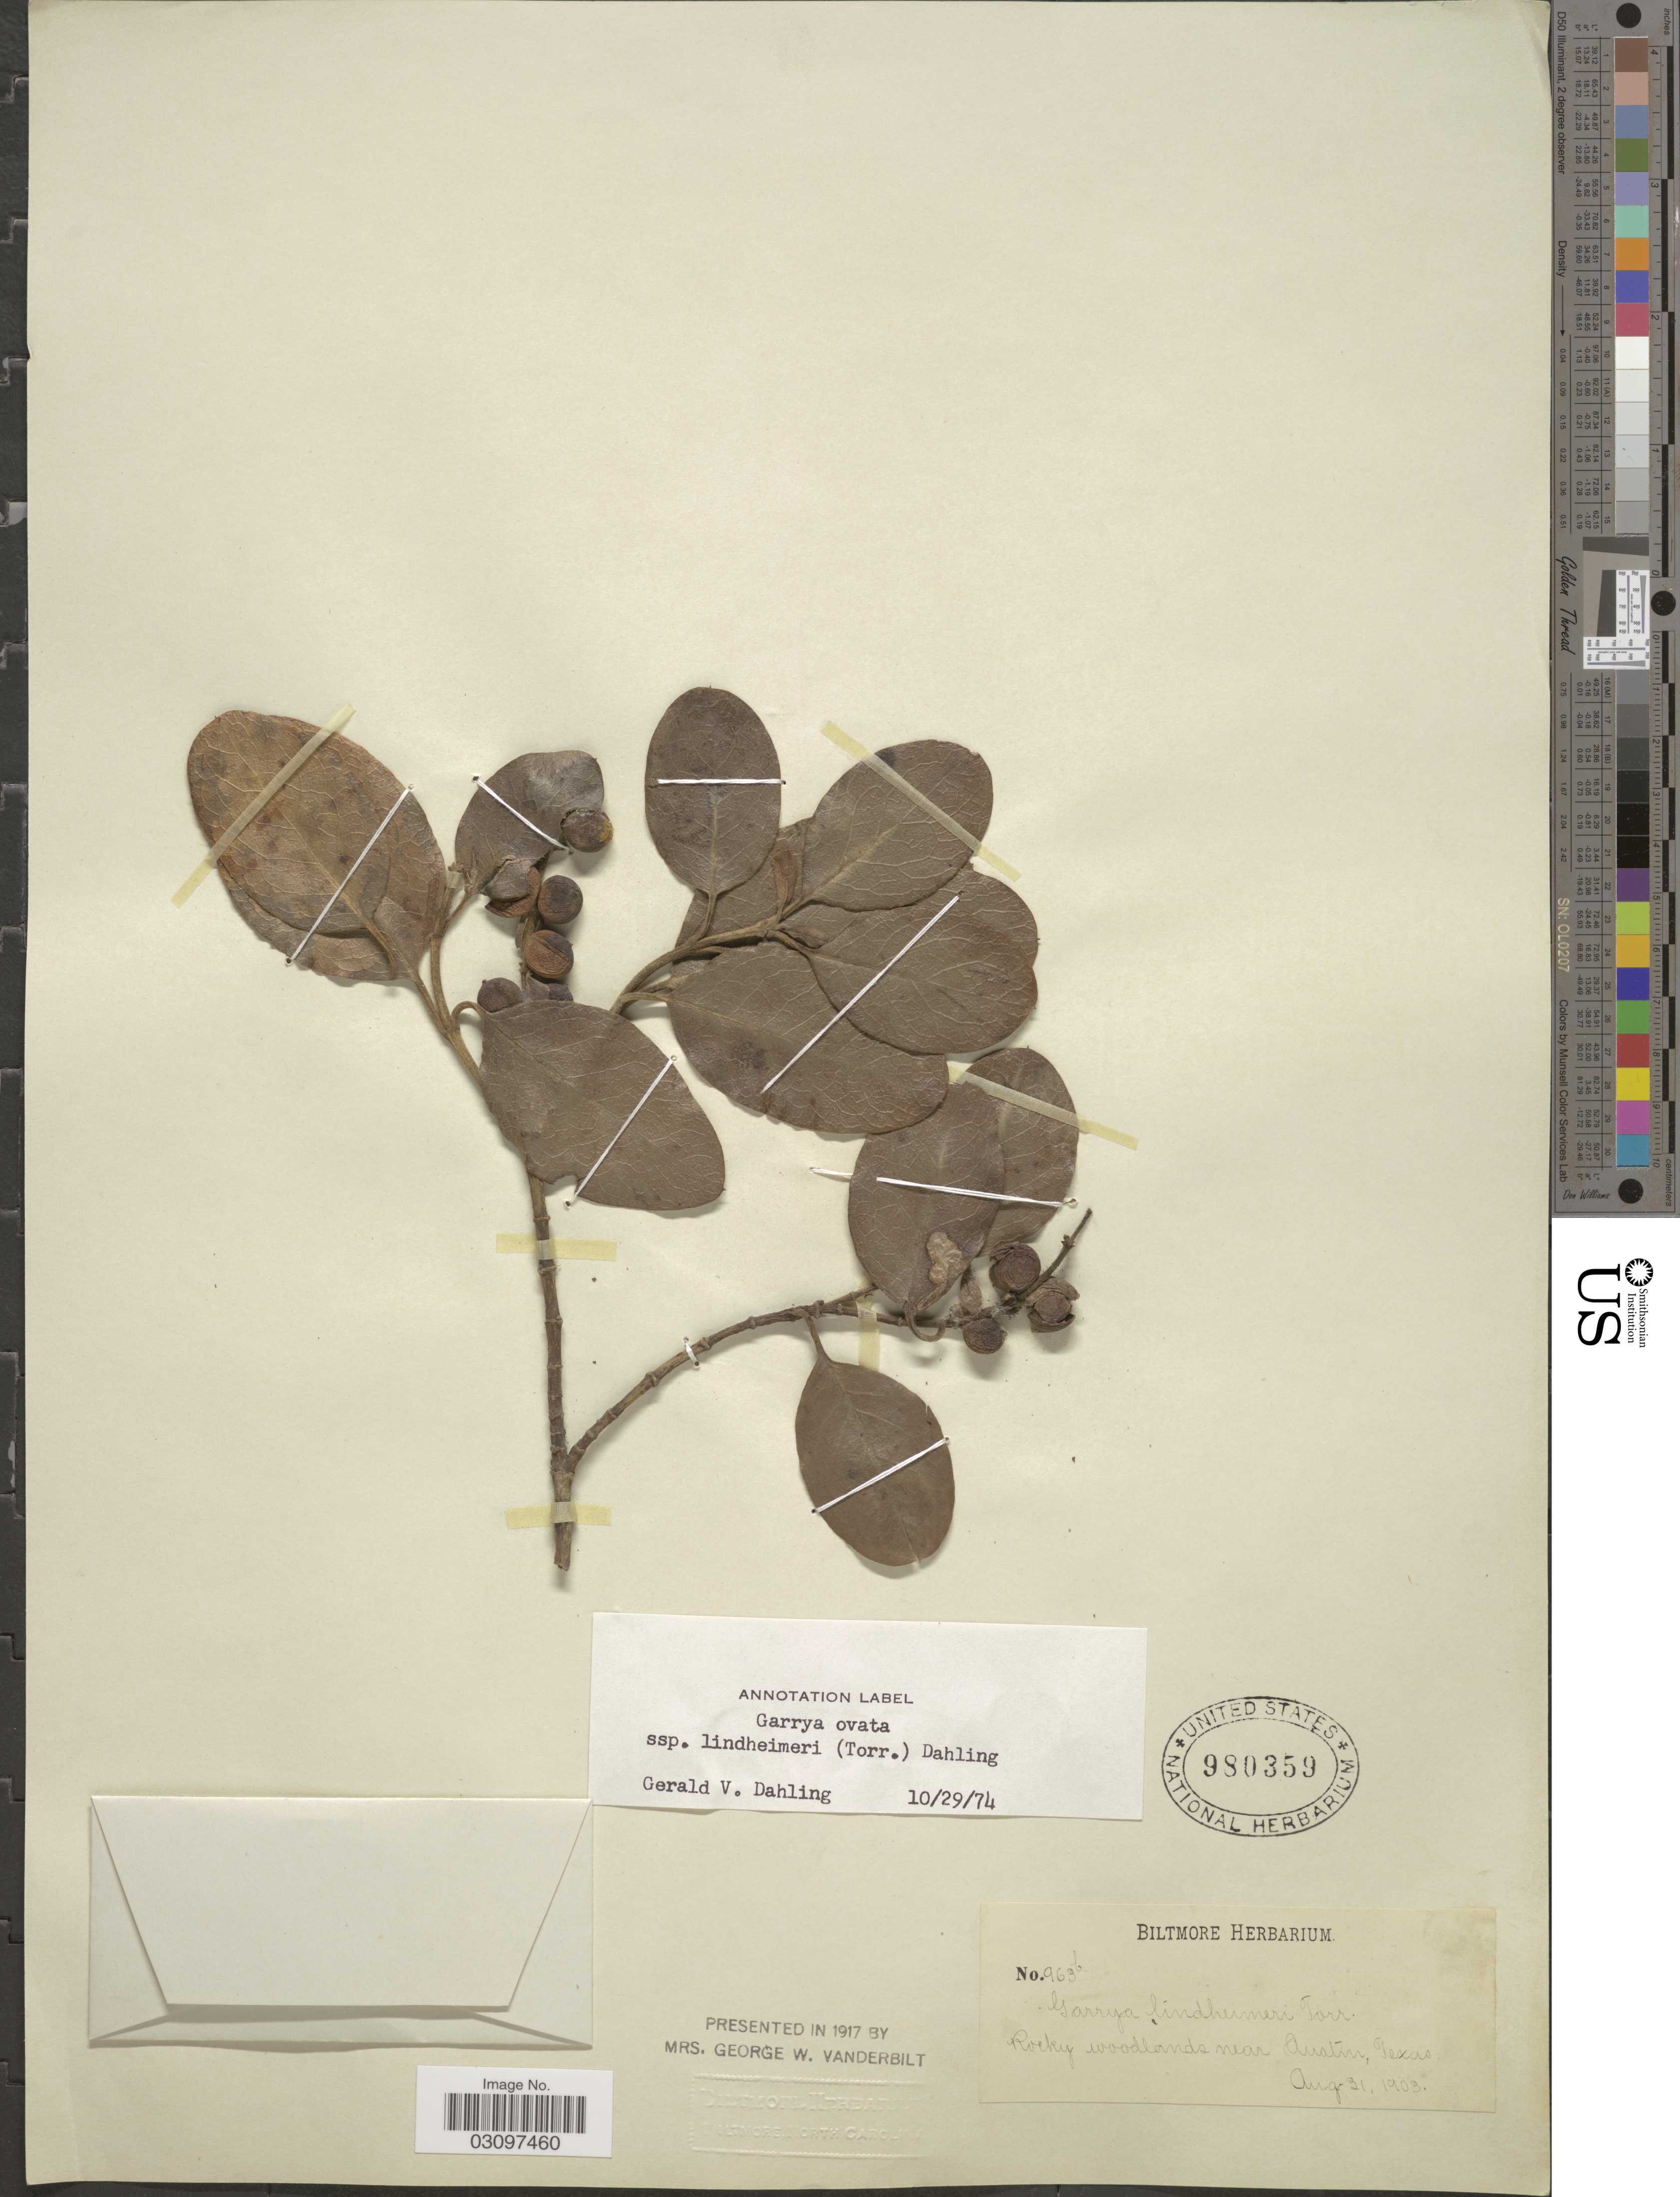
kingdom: Plantae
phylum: Tracheophyta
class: Magnoliopsida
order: Garryales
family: Garryaceae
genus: Garrya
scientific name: Garrya ovata subsp. lindheimeri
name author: (Torr.) Dahling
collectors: ex herb. Biltmore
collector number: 963b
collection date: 1903-08-31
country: United States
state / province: Texas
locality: Rocky woodlands near Austin.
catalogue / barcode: US 980359